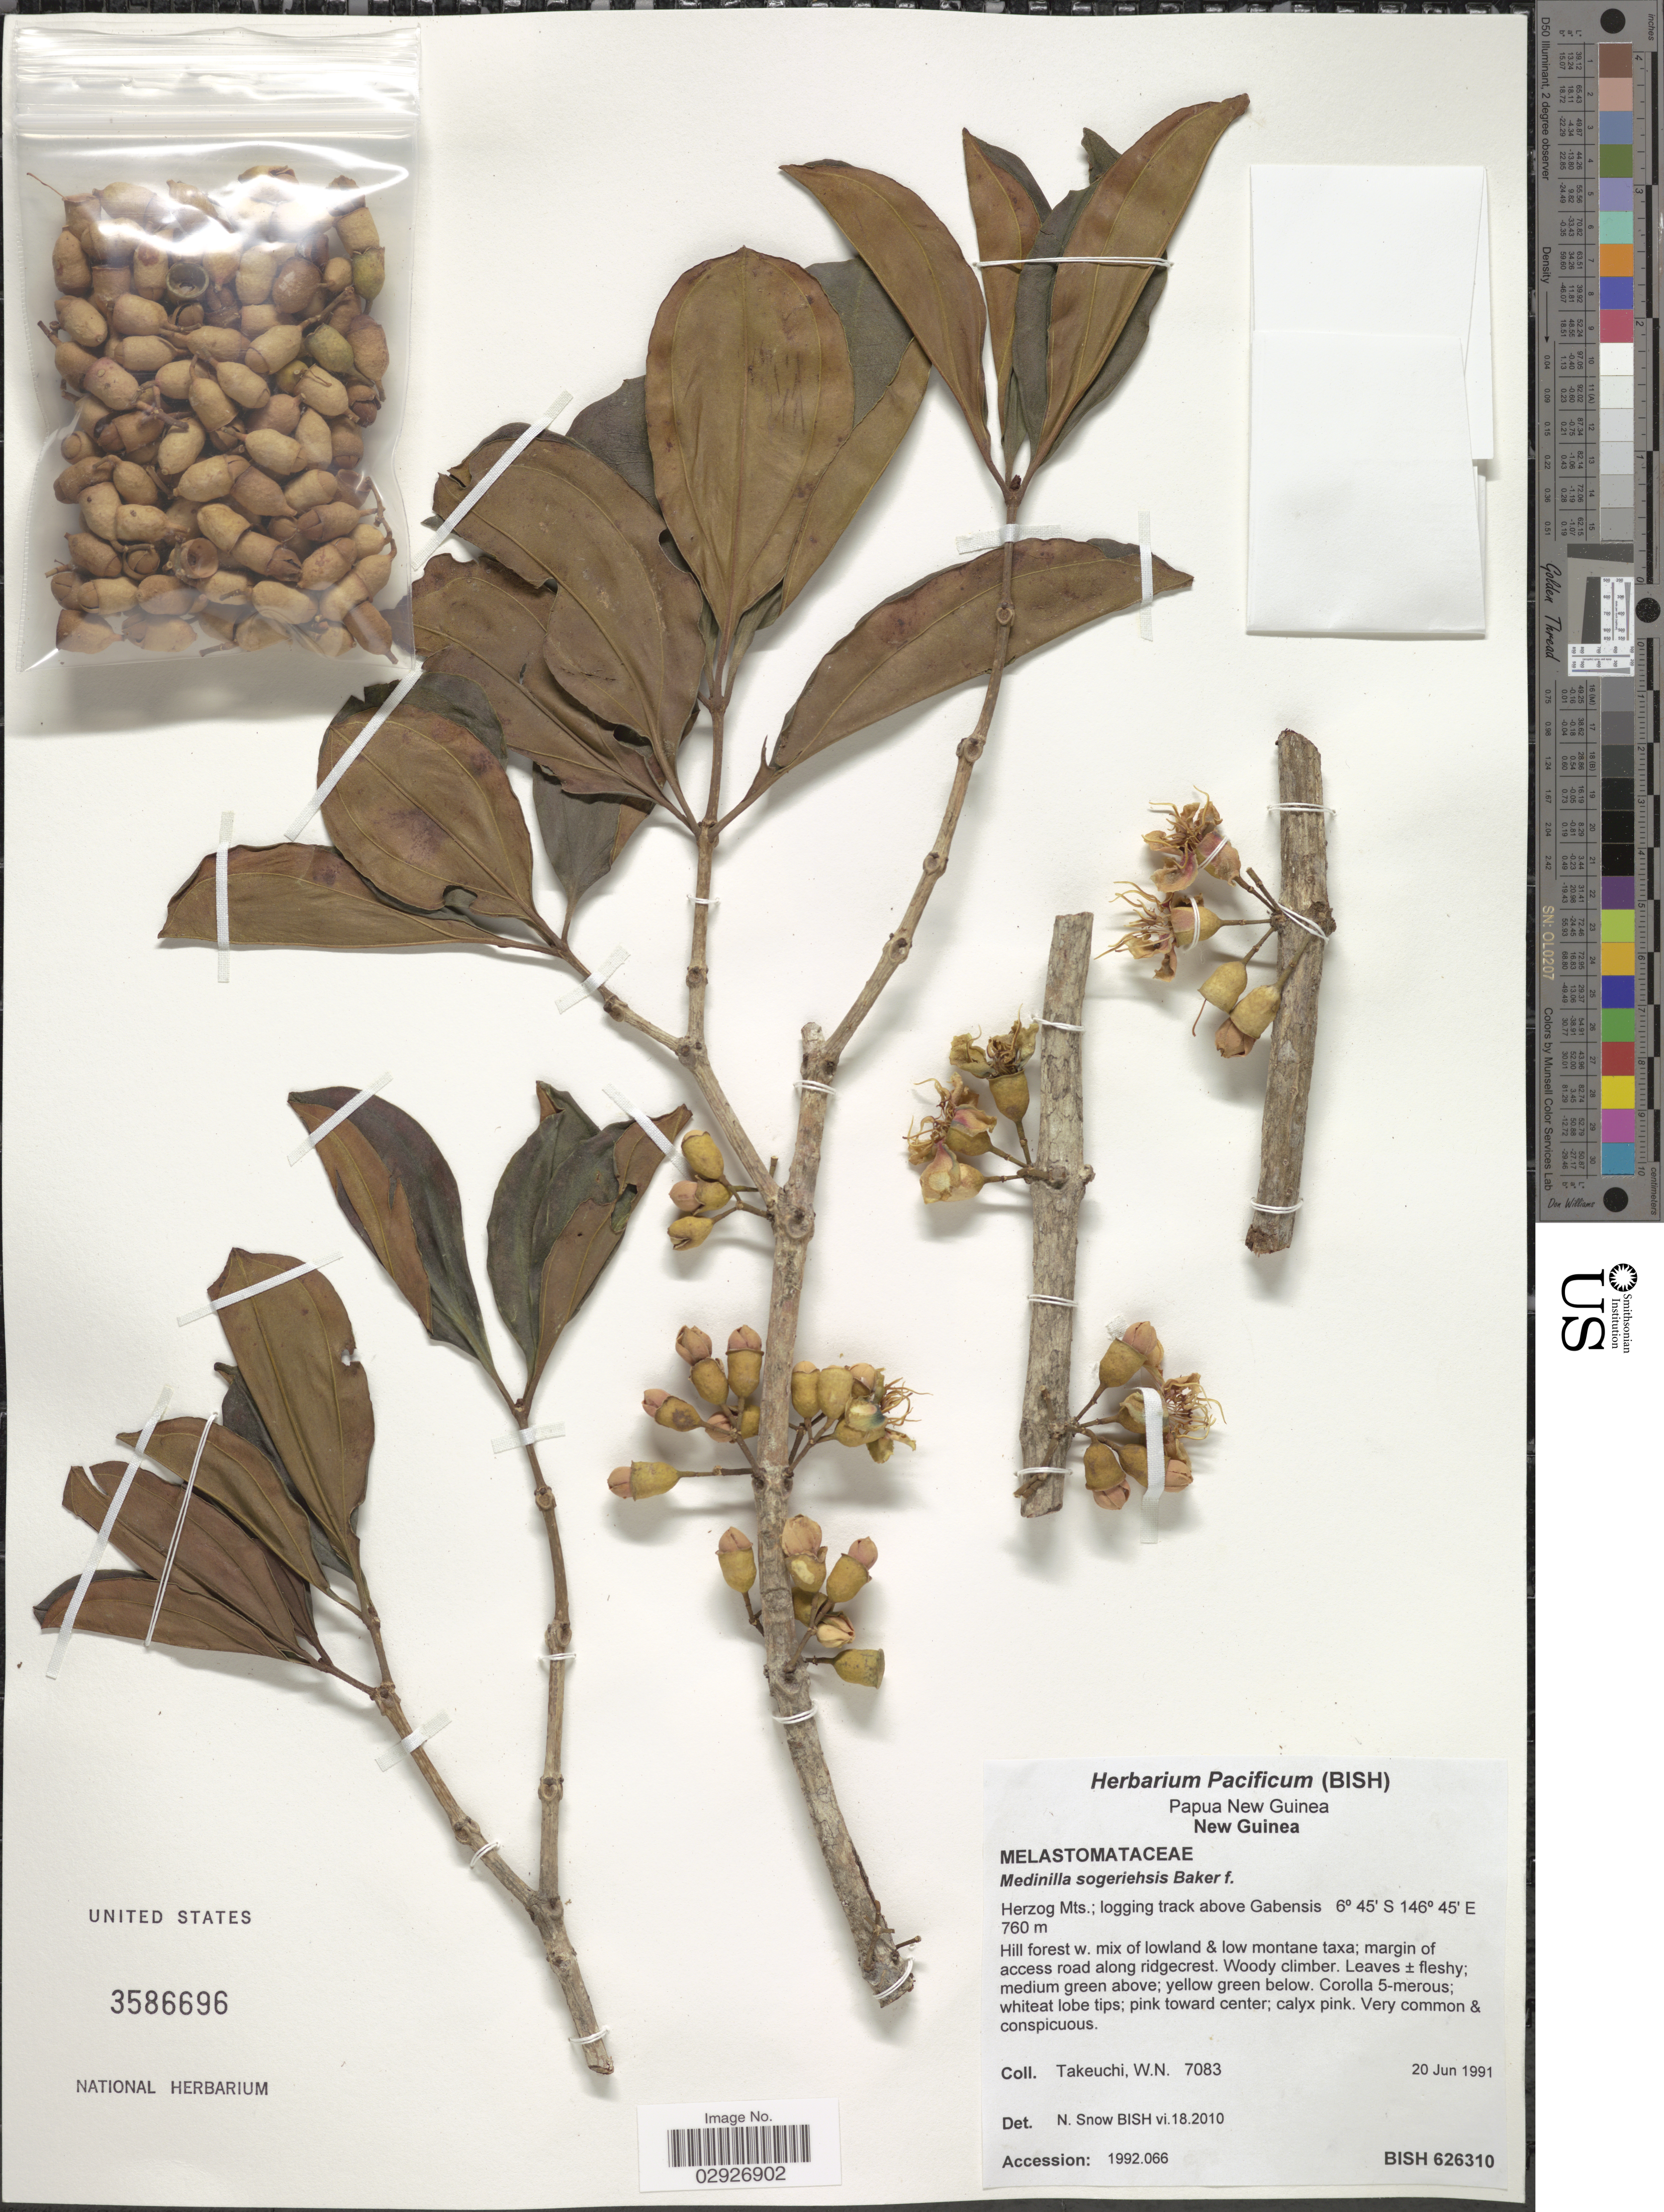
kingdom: Plantae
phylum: Tracheophyta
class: Magnoliopsida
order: Myrtales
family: Melastomataceae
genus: Medinilla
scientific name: Medinilla sogeriensis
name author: Baker f.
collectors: W. N. Takeuchi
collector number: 7083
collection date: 1991-06-20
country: Papua New Guinea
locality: New Guinea. Herzog Mts.; logging track above Gabensis.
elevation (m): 760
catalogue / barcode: US 3586696